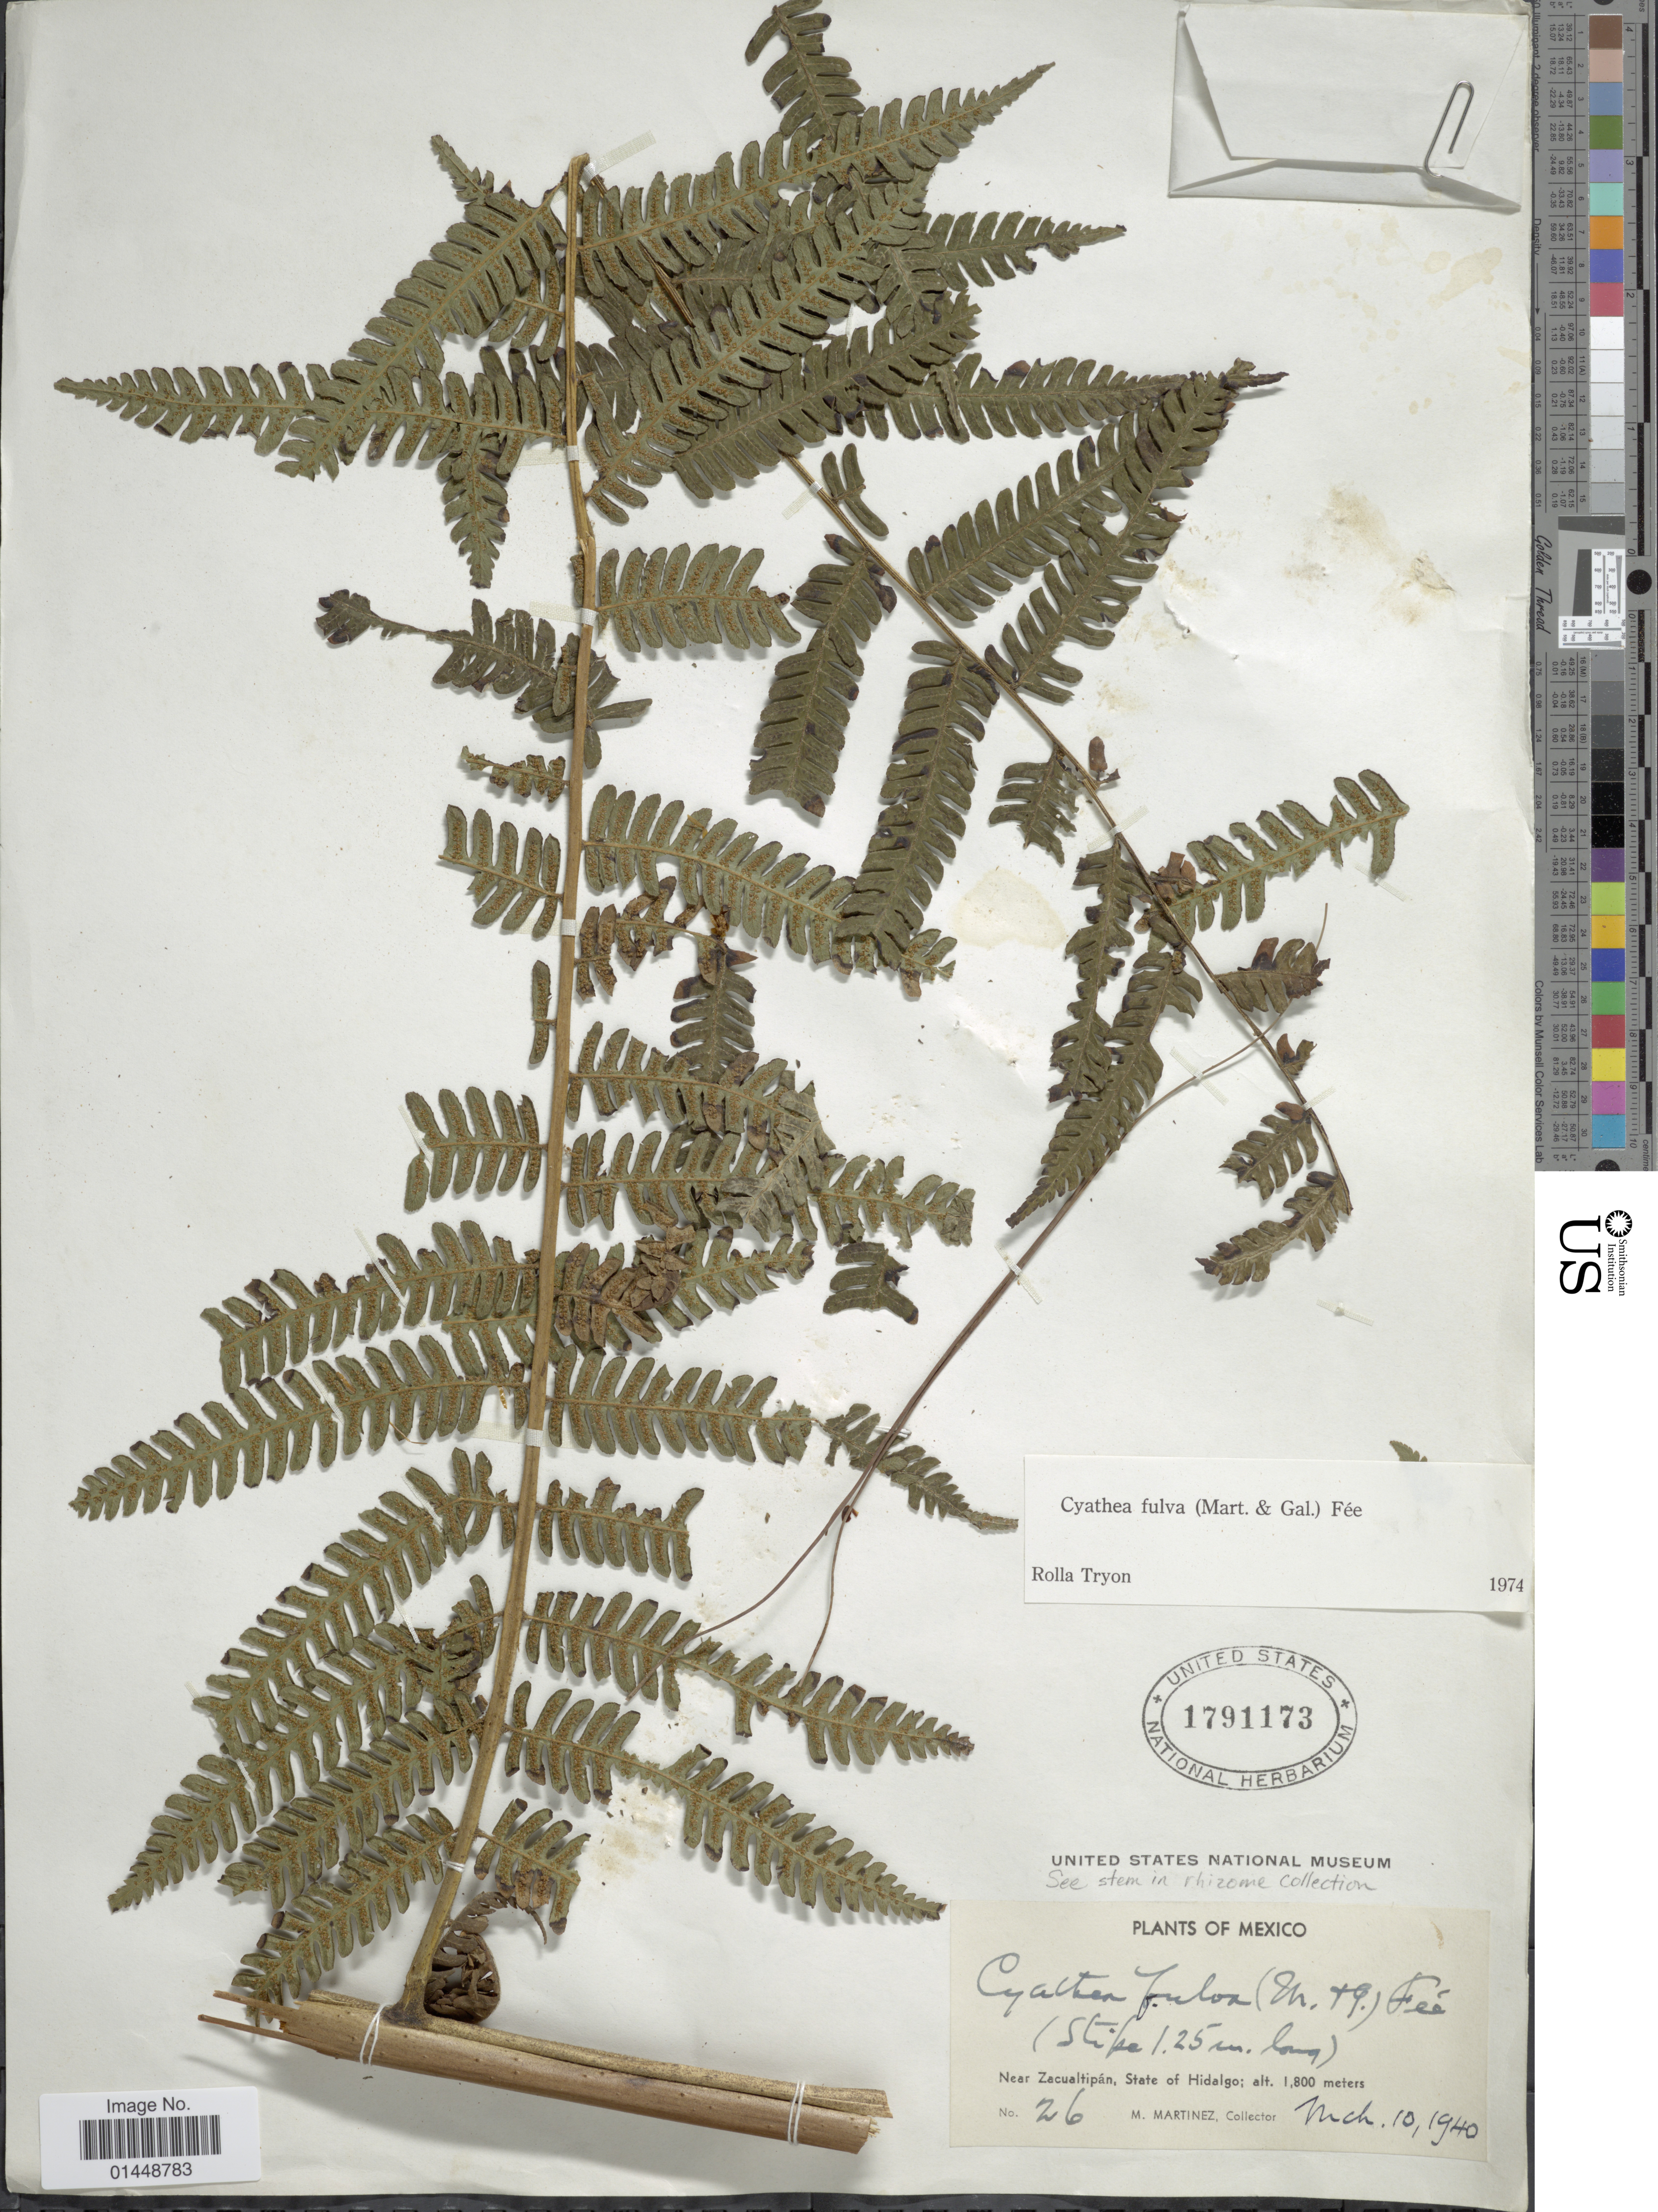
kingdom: Plantae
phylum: Tracheophyta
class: Polypodiopsida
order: Cyatheales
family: Cyatheaceae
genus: Cyathea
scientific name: Cyathea fulva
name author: (M. Martens & Galeotti) Fée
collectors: M. Martinez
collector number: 26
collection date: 1940-03-10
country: Mexico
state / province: Hidalgo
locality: Near Zacualtipán, State of Hidalgo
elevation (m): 1800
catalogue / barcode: US 1791173